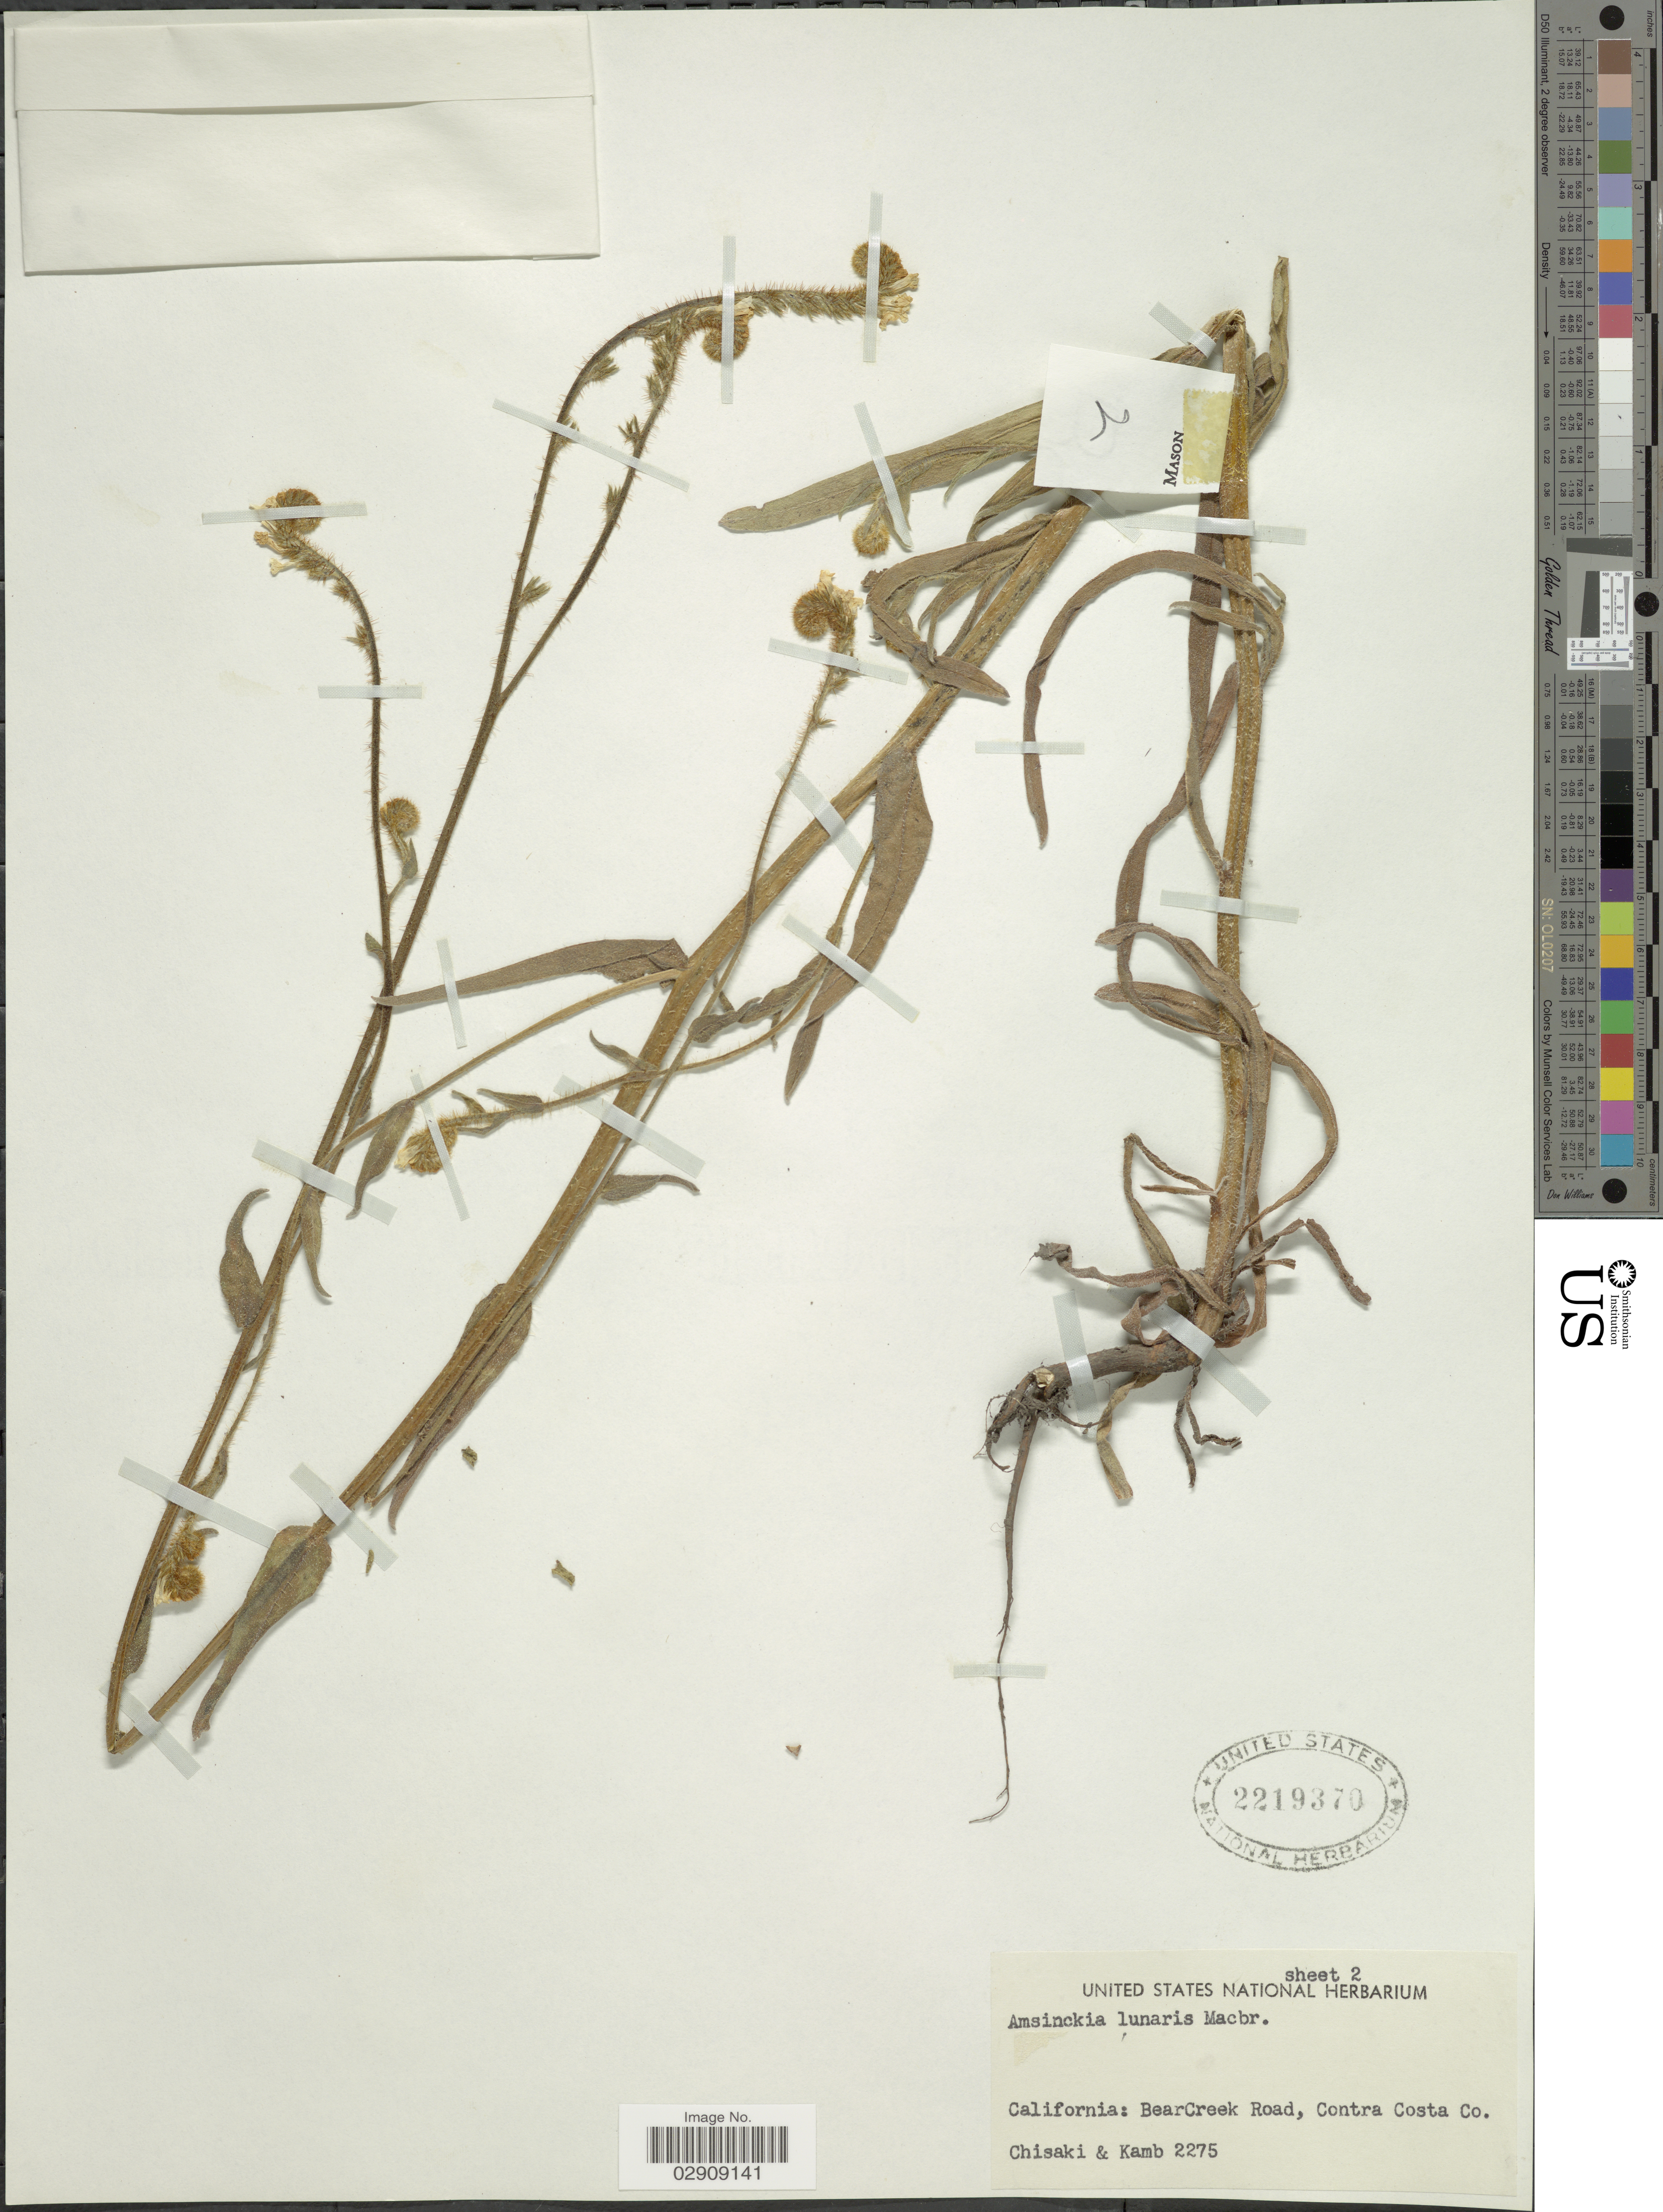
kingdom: Plantae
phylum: Tracheophyta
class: Magnoliopsida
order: Boraginales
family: Boraginaceae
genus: Amsinckia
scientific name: Amsinckia lunaris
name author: J.F. Macbr.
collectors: Chisaki & P. Kamb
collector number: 2275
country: United States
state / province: California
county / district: Contra Costa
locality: Bear Creek Road, Contra Costa Co.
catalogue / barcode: US 2219370